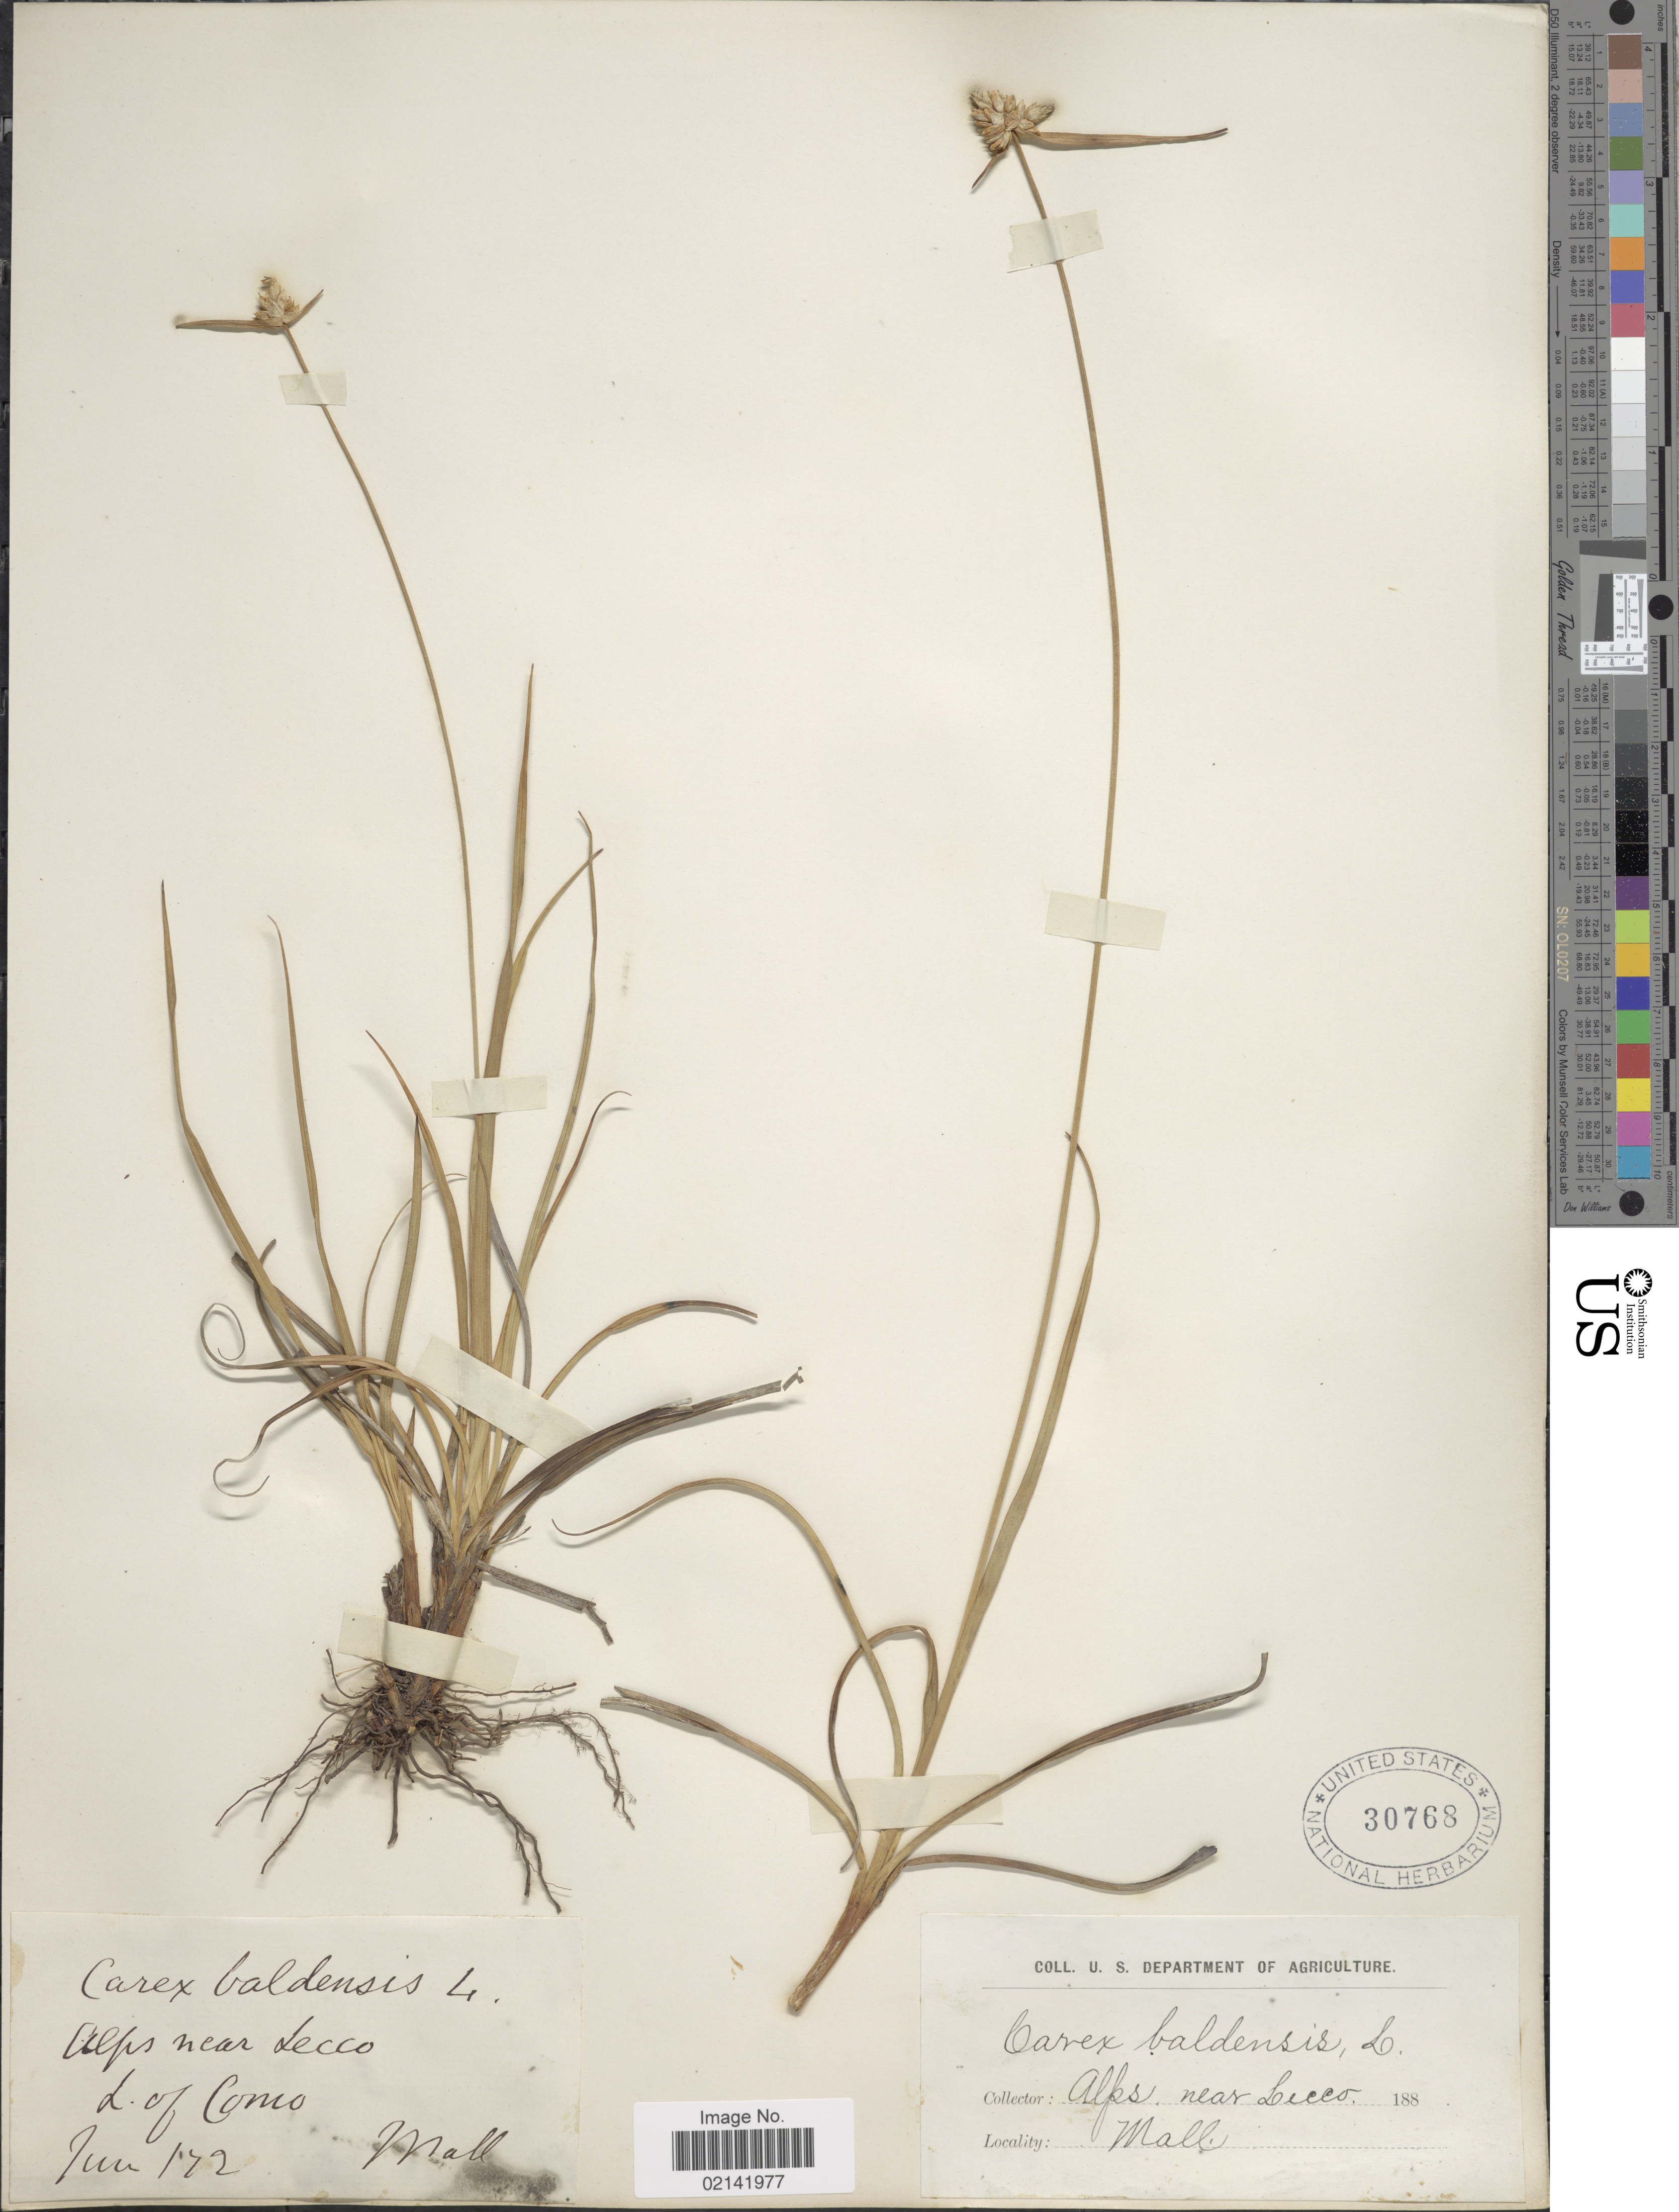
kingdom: Plantae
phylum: Tracheophyta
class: Liliopsida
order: Poales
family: Cyperaceae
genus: Carex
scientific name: Carex baldensis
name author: L.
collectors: Mall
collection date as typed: Transcribed d/m/y: /6/72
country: Italy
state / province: Lombardy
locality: Alps near Lecco. L. of Como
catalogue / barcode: US 30768